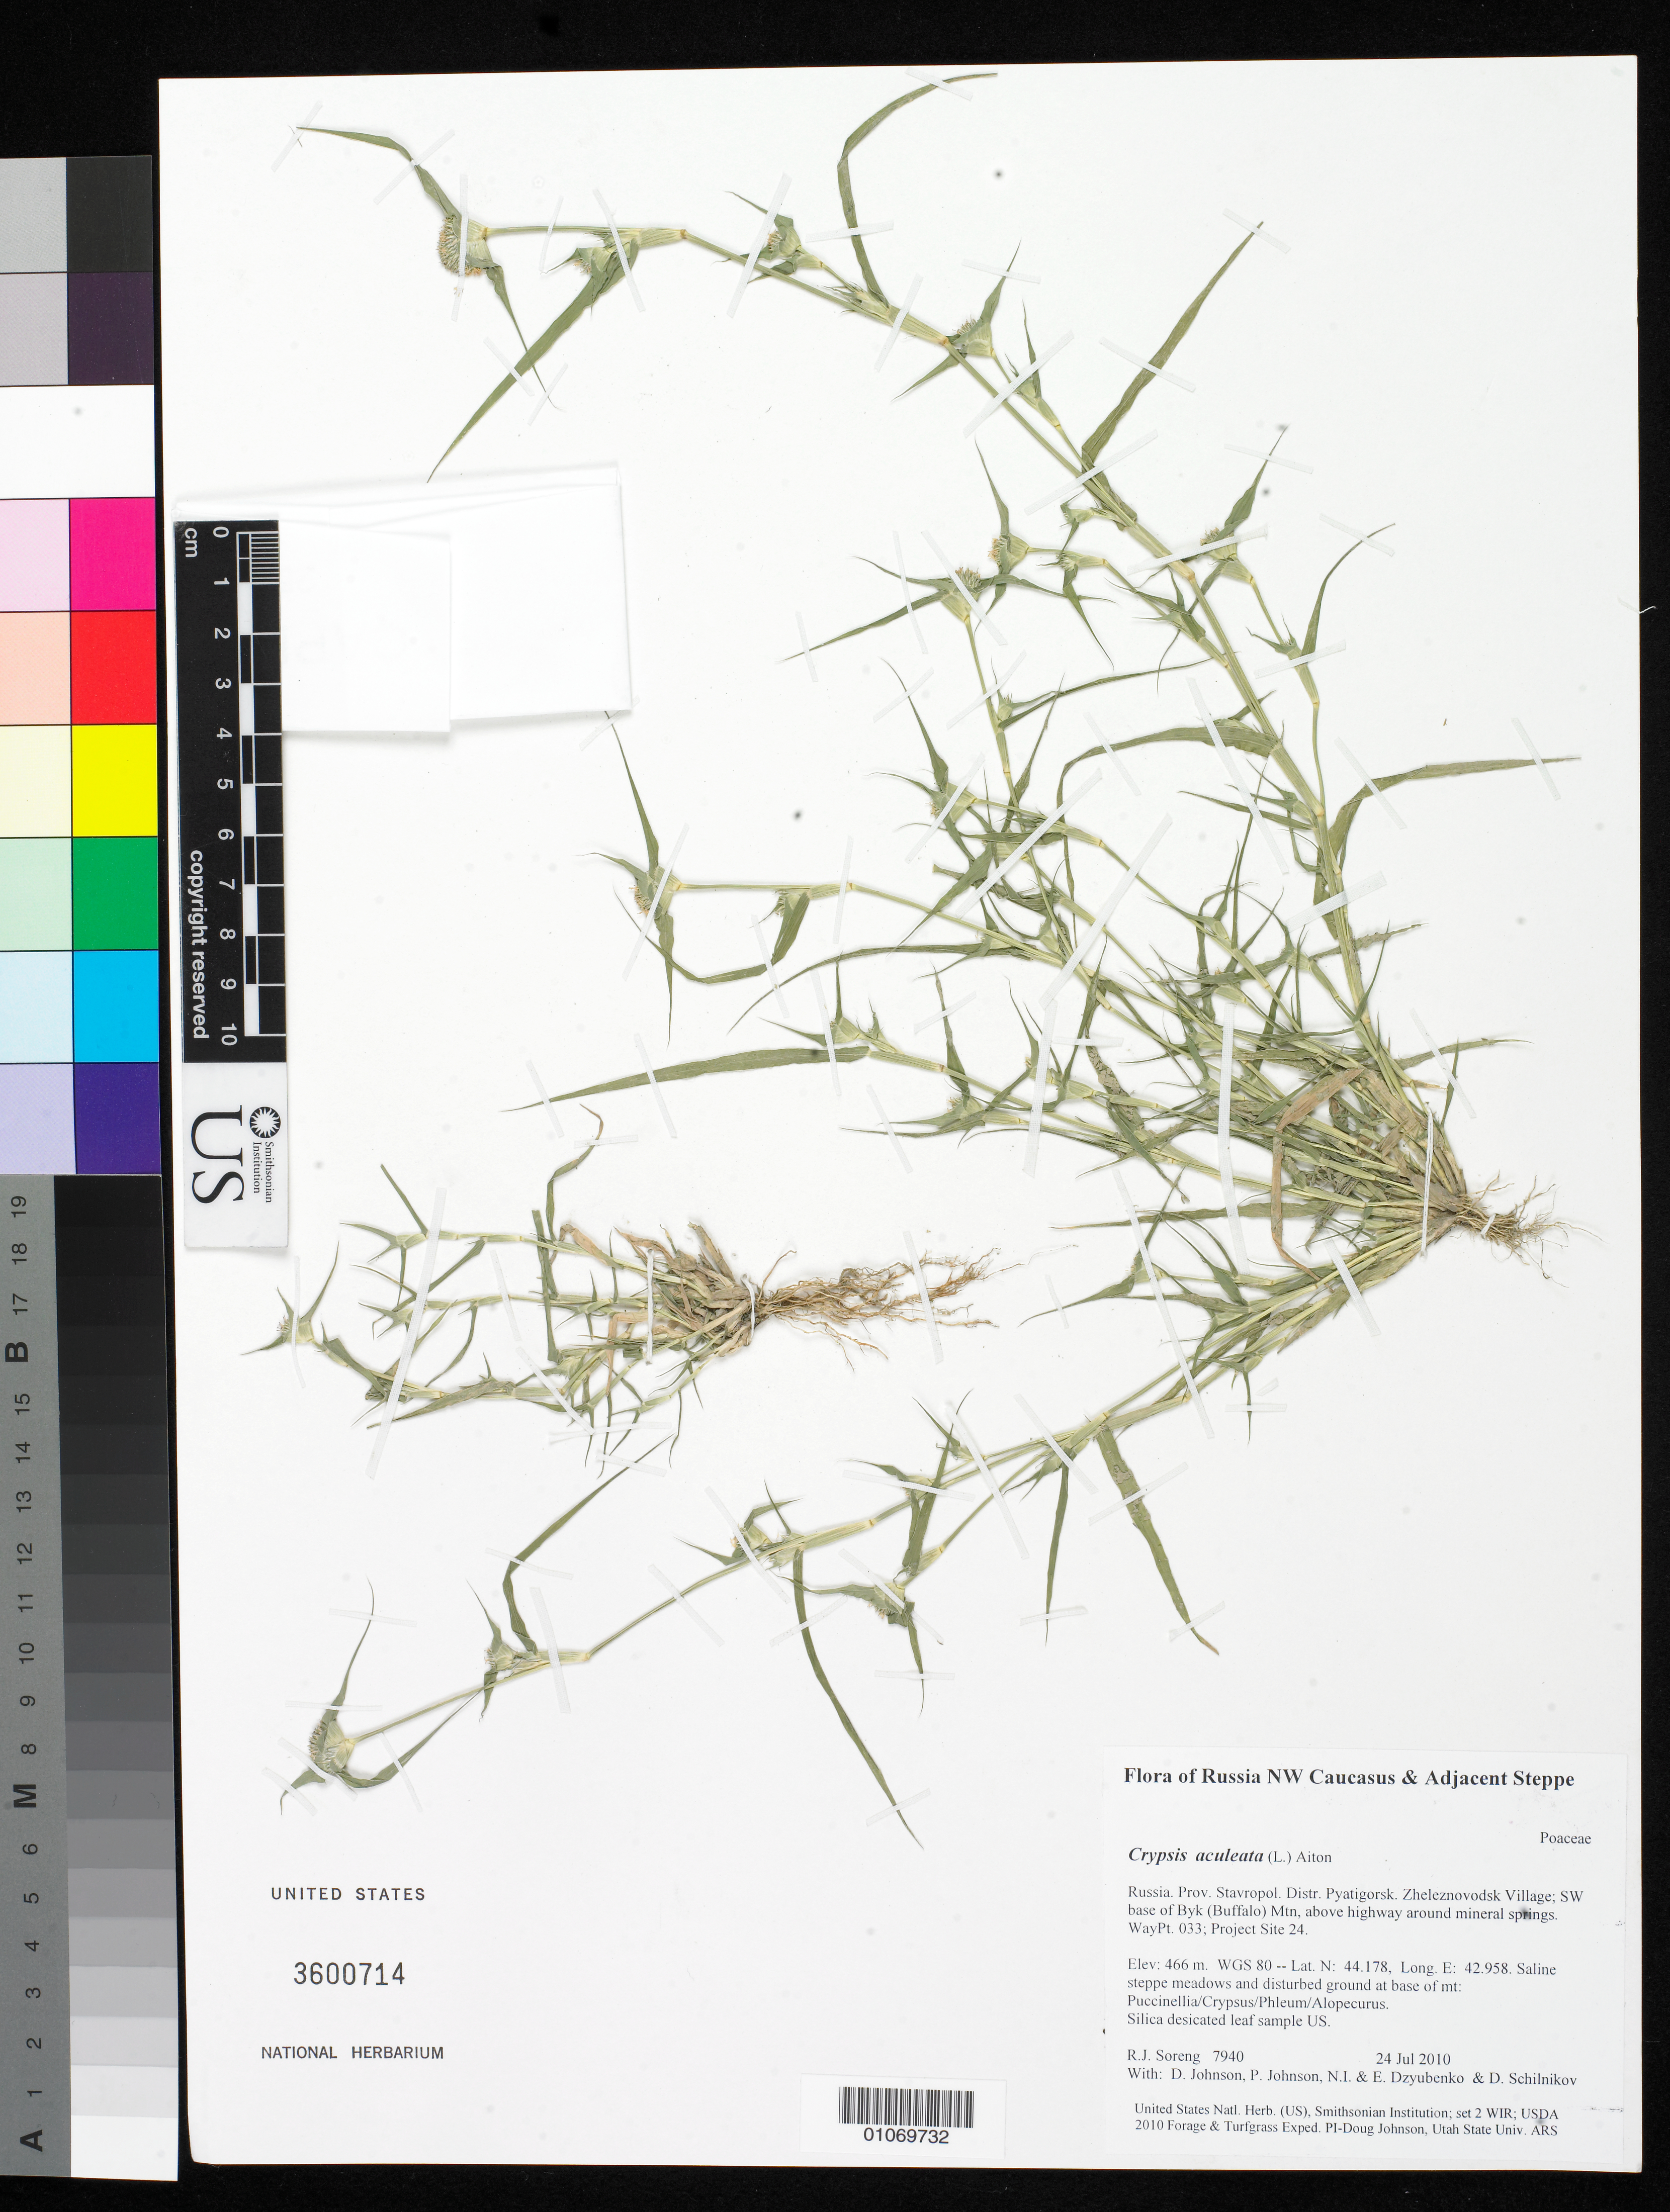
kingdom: Plantae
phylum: Tracheophyta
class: Liliopsida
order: Poales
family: Poaceae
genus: Crypsis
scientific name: Crypsis aculeata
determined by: Soreng, Robert J., Research Associate (BOT), Smithsonian Institution - National Museum of Natural History (UNITED STATES)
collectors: R. J. Soreng, D. Johnson, P. Johnson, N. Dzyubenko, E. Dzyubenko & D. Schilnikov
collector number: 7940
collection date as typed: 24 Jul 2010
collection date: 2010-07-24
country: Russian Federation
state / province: Stavropol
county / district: Pyatigorsk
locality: Zheleznovodsk Village; SW base of Byk (Buffalo) Mtn, above highway around mineral springs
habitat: Saline steppe meadows and disturbed ground at base of mt: Puccinellia/Crypsus/Phleum/Alopecurus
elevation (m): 466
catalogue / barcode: US 3600714